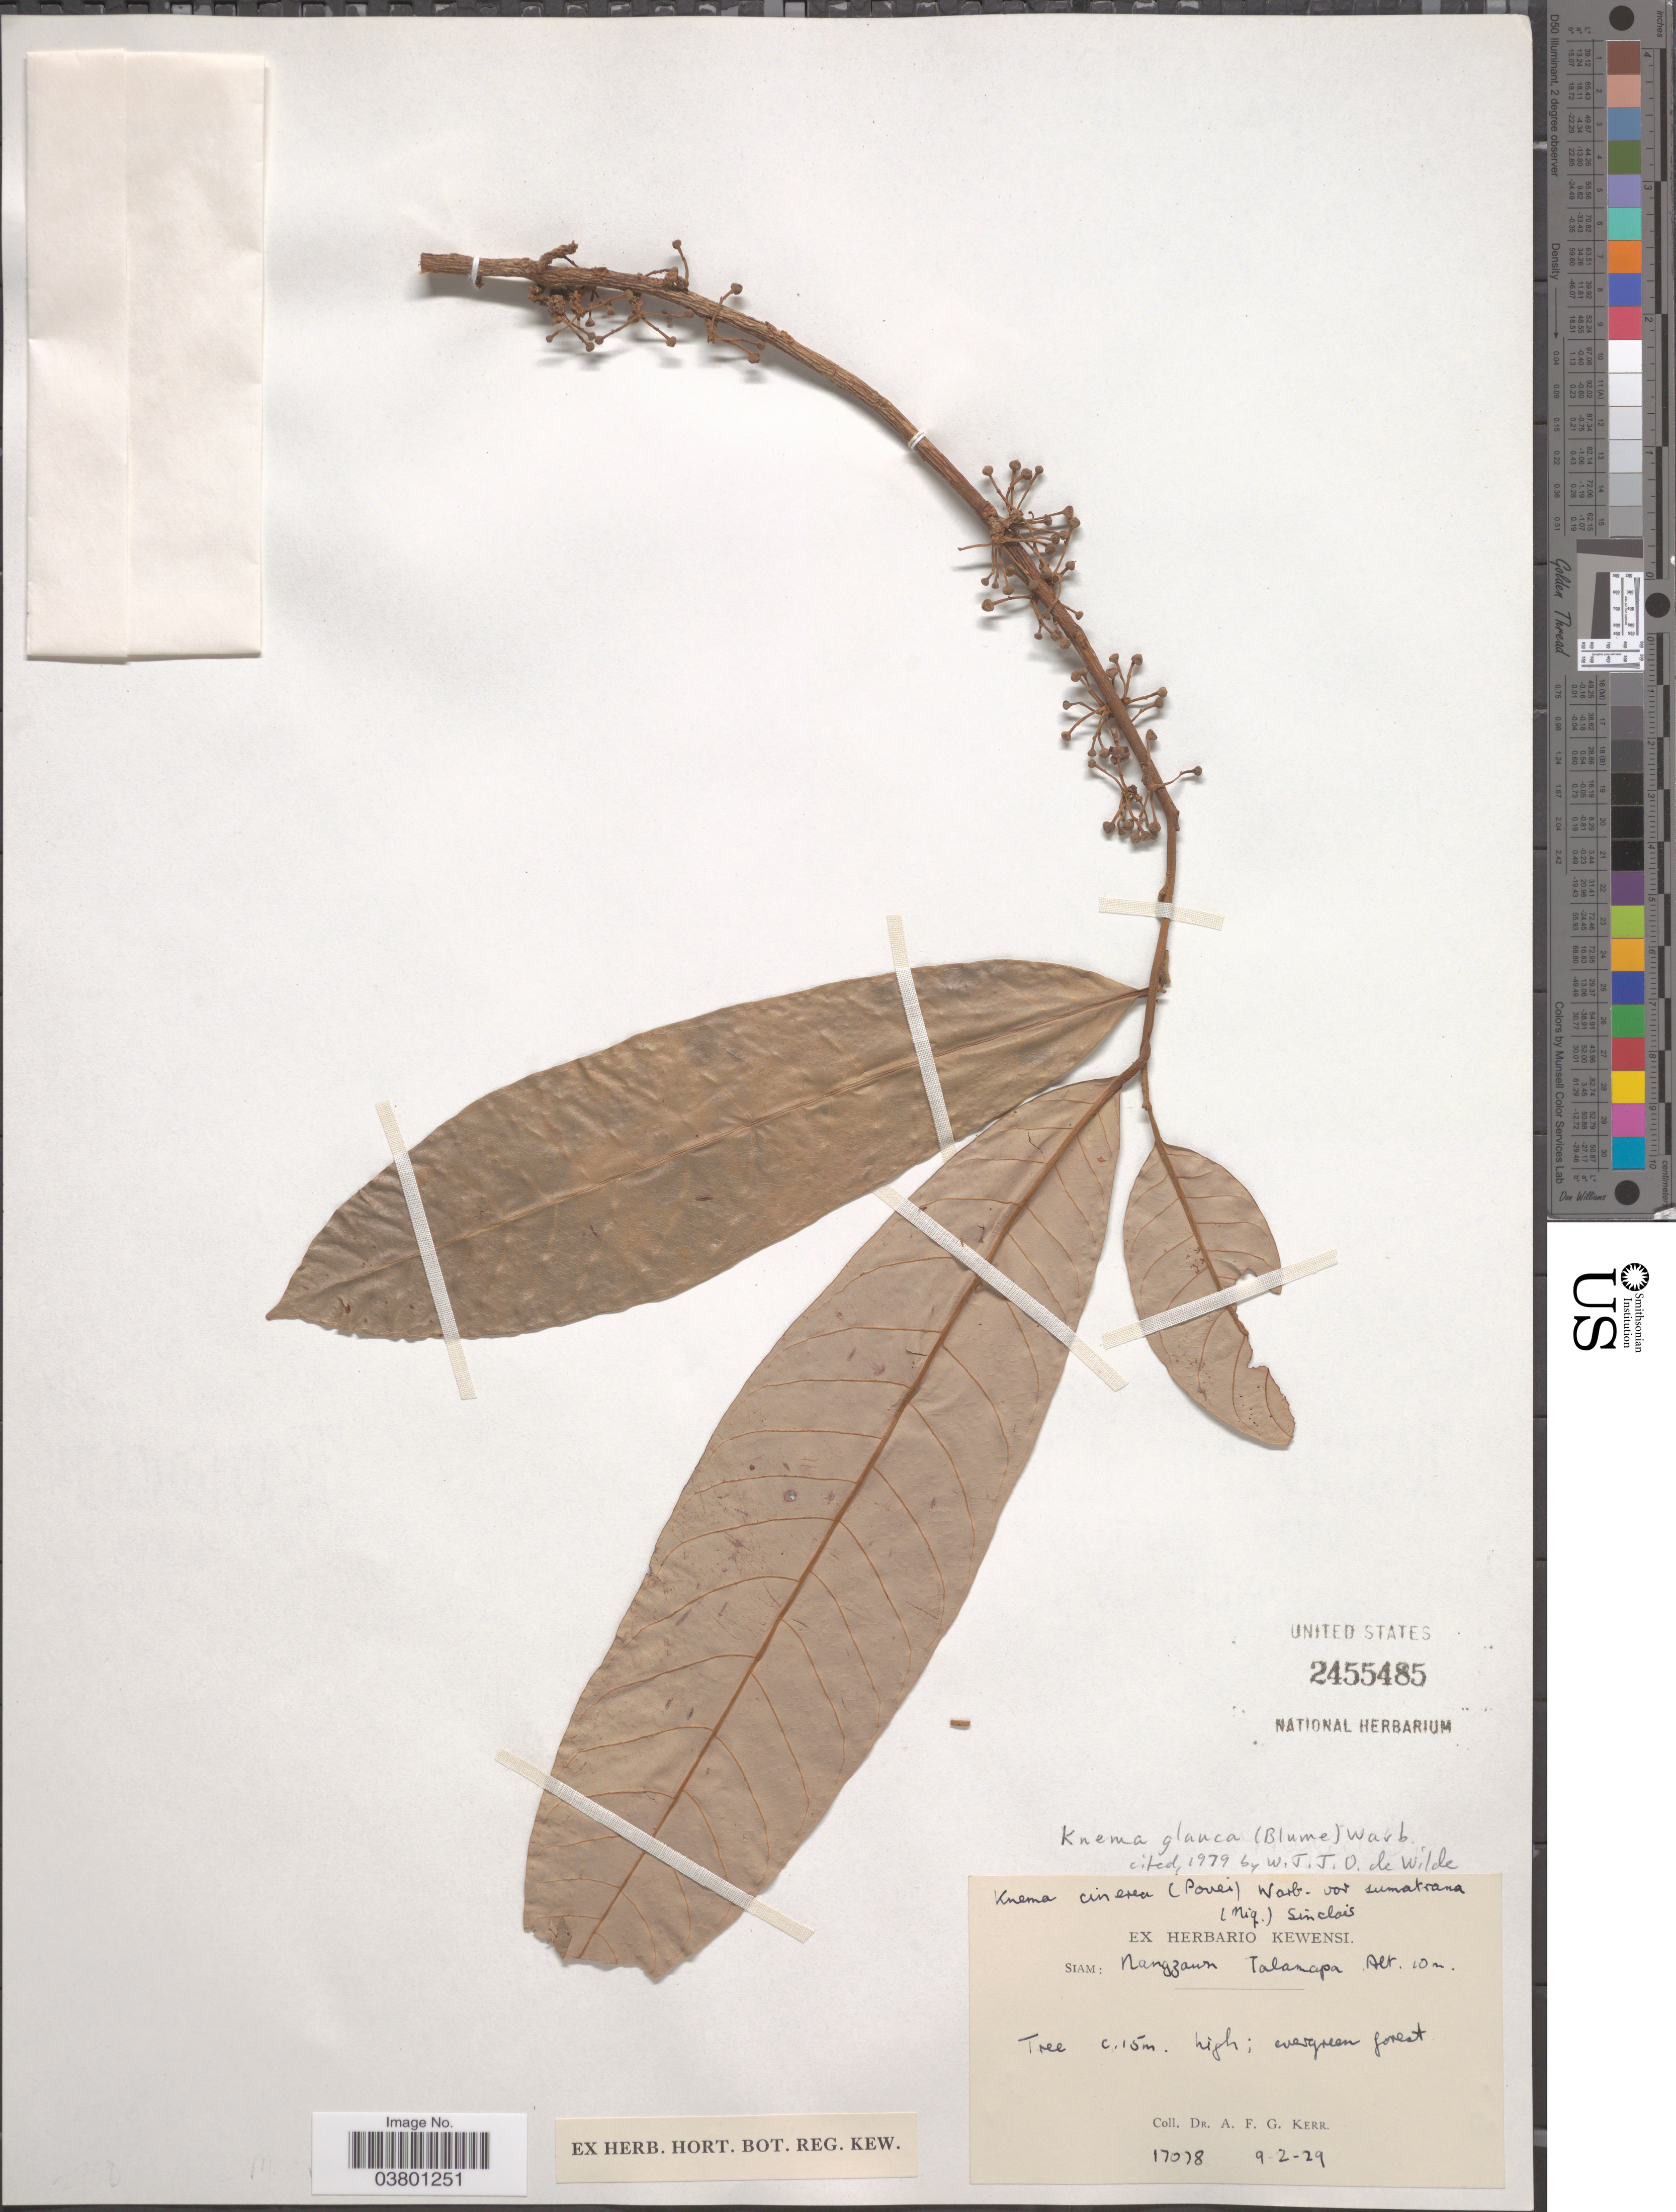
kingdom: Plantae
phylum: Tracheophyta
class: Magnoliopsida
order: Magnoliales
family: Myristicaceae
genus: Knema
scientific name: Knema glaucescens var. glaucescens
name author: Jack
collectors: A. F. G. Kerr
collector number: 17078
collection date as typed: Transcribed d/m/y: 9/2/29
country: Thailand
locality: Siam: Nangzwan Talamapa.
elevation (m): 10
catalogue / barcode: US 2455485